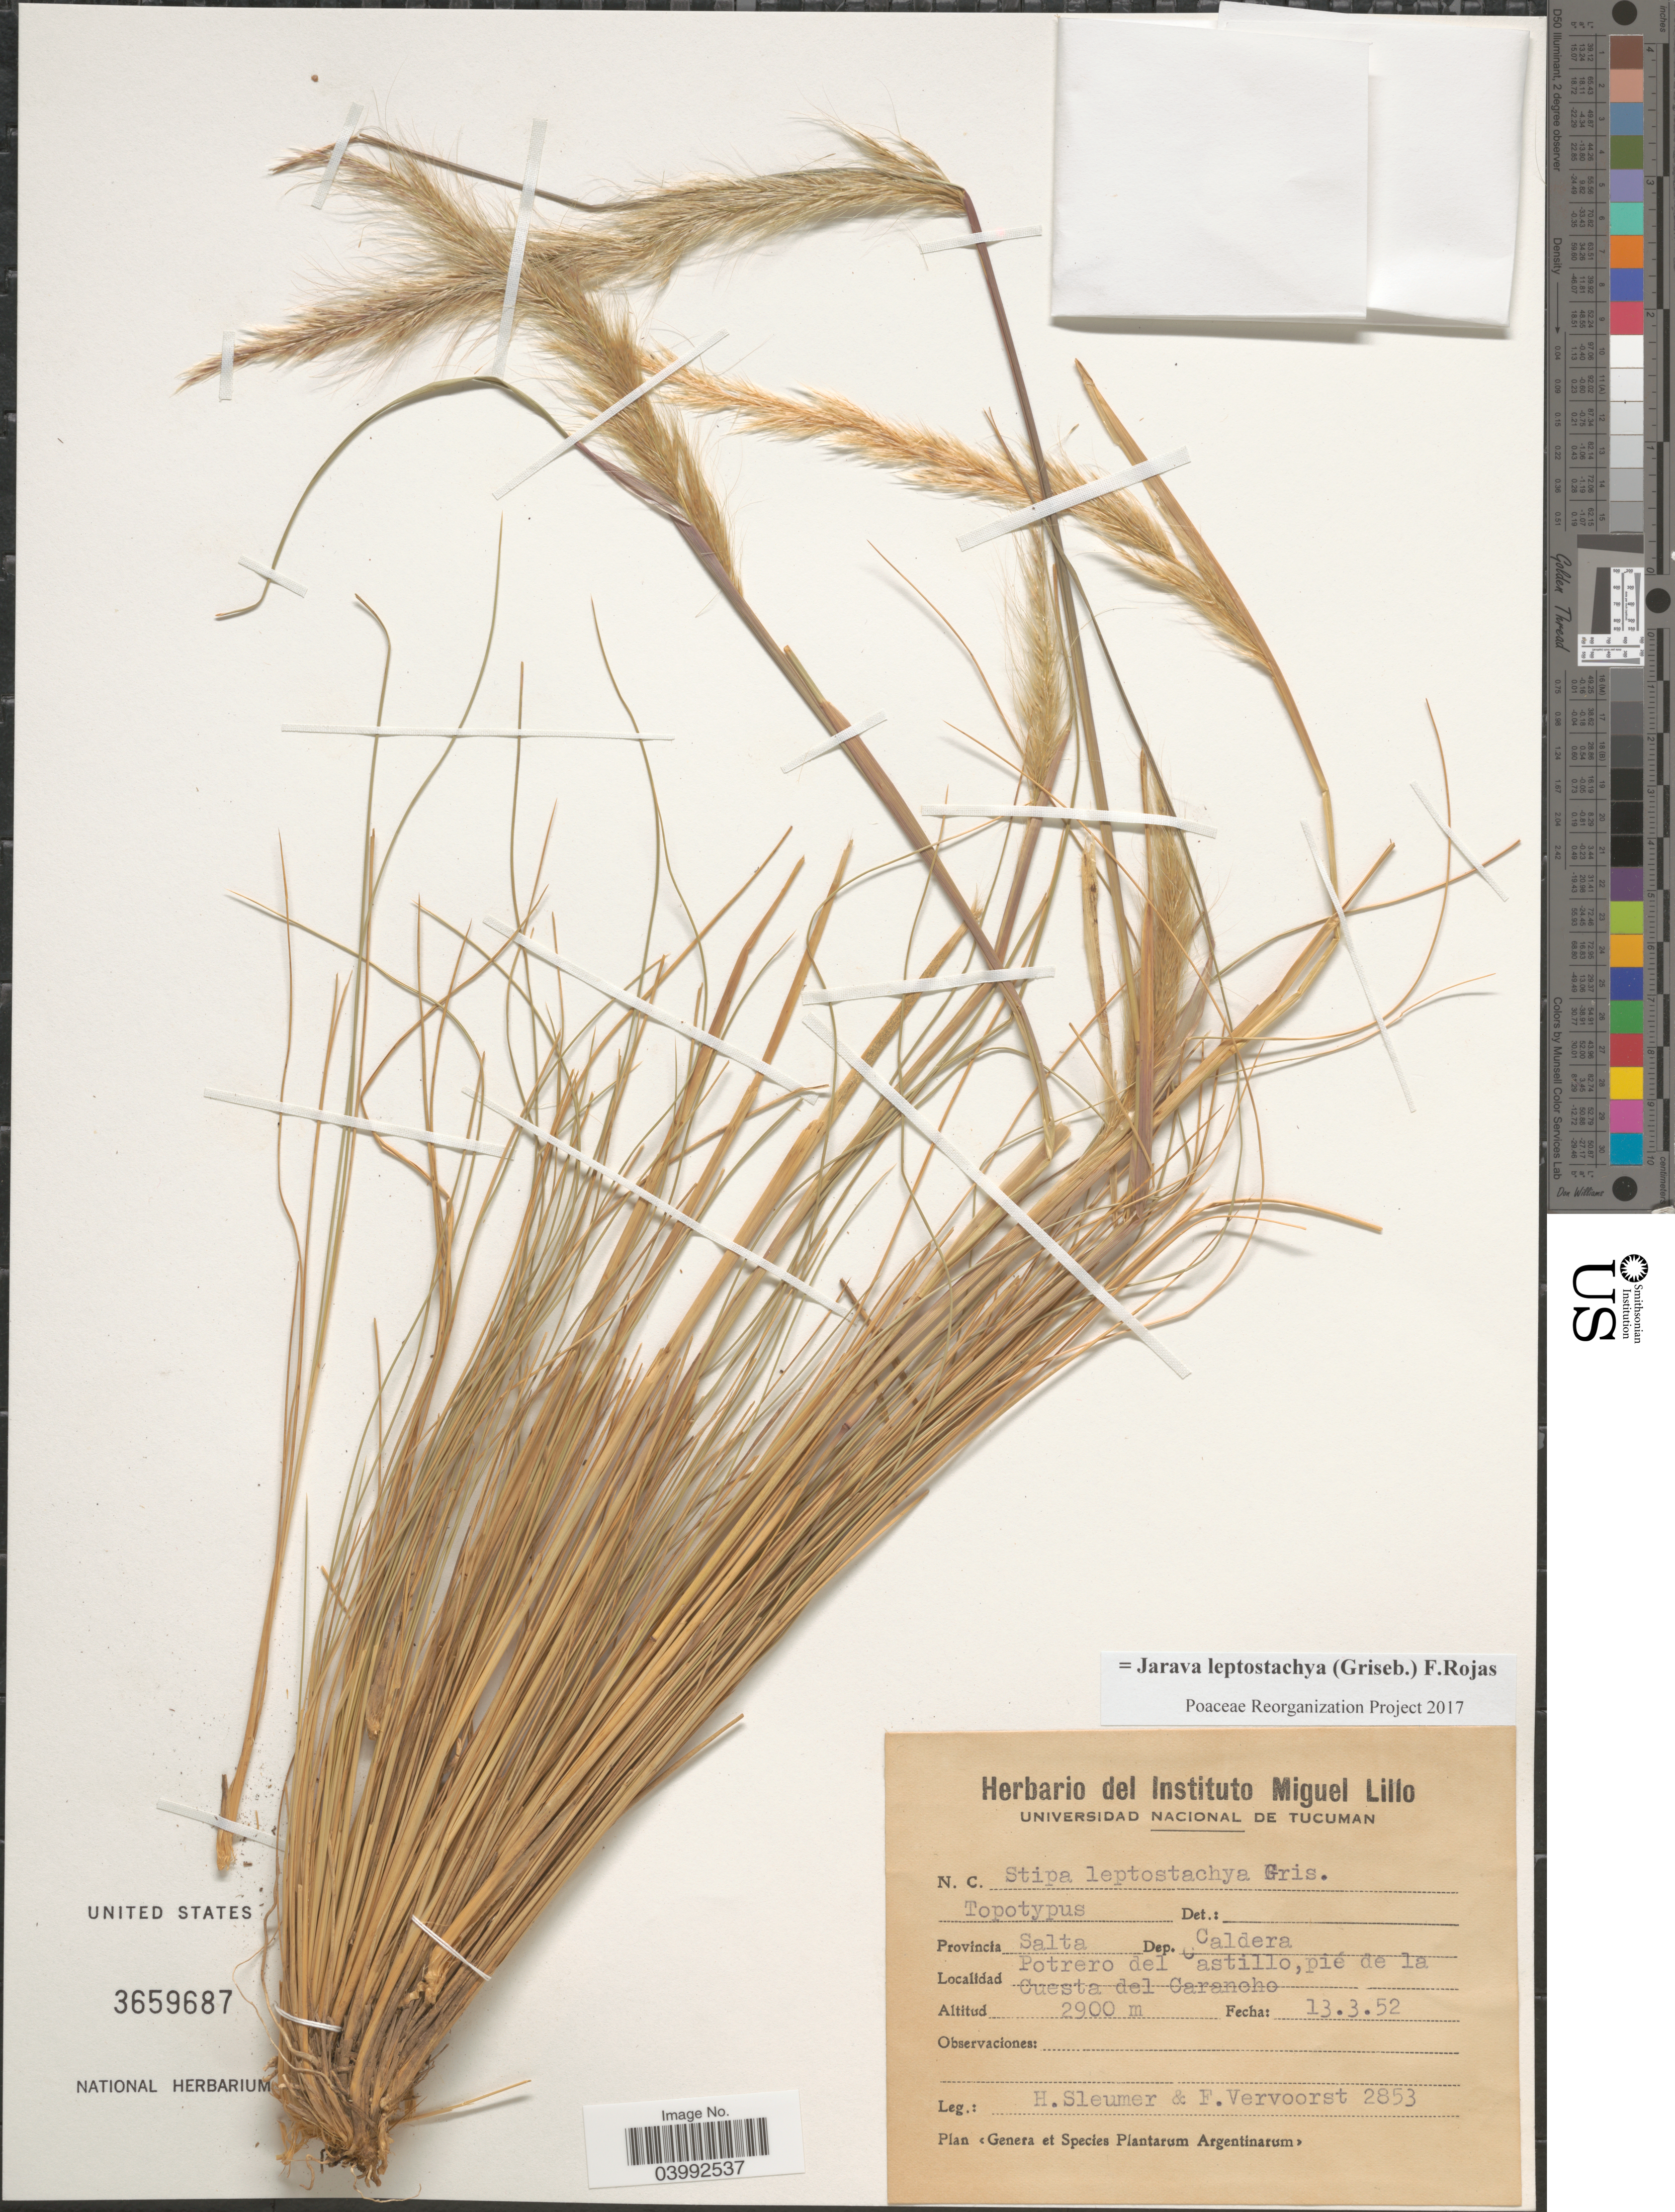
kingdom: Plantae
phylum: Tracheophyta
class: Liliopsida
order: Poales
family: Poaceae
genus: Jarava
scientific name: Jarava leptostachya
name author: (Griseb.) F. Rojas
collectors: H. O. Sleumer & F. Vervoorst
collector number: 2853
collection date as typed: Transcribed d/m/y: 13/3/52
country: Argentina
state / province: Salta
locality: Dep. Caldera. Potrero del Castillo, pié de la Cuesta del Carancho.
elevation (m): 2900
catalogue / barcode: US 3659687